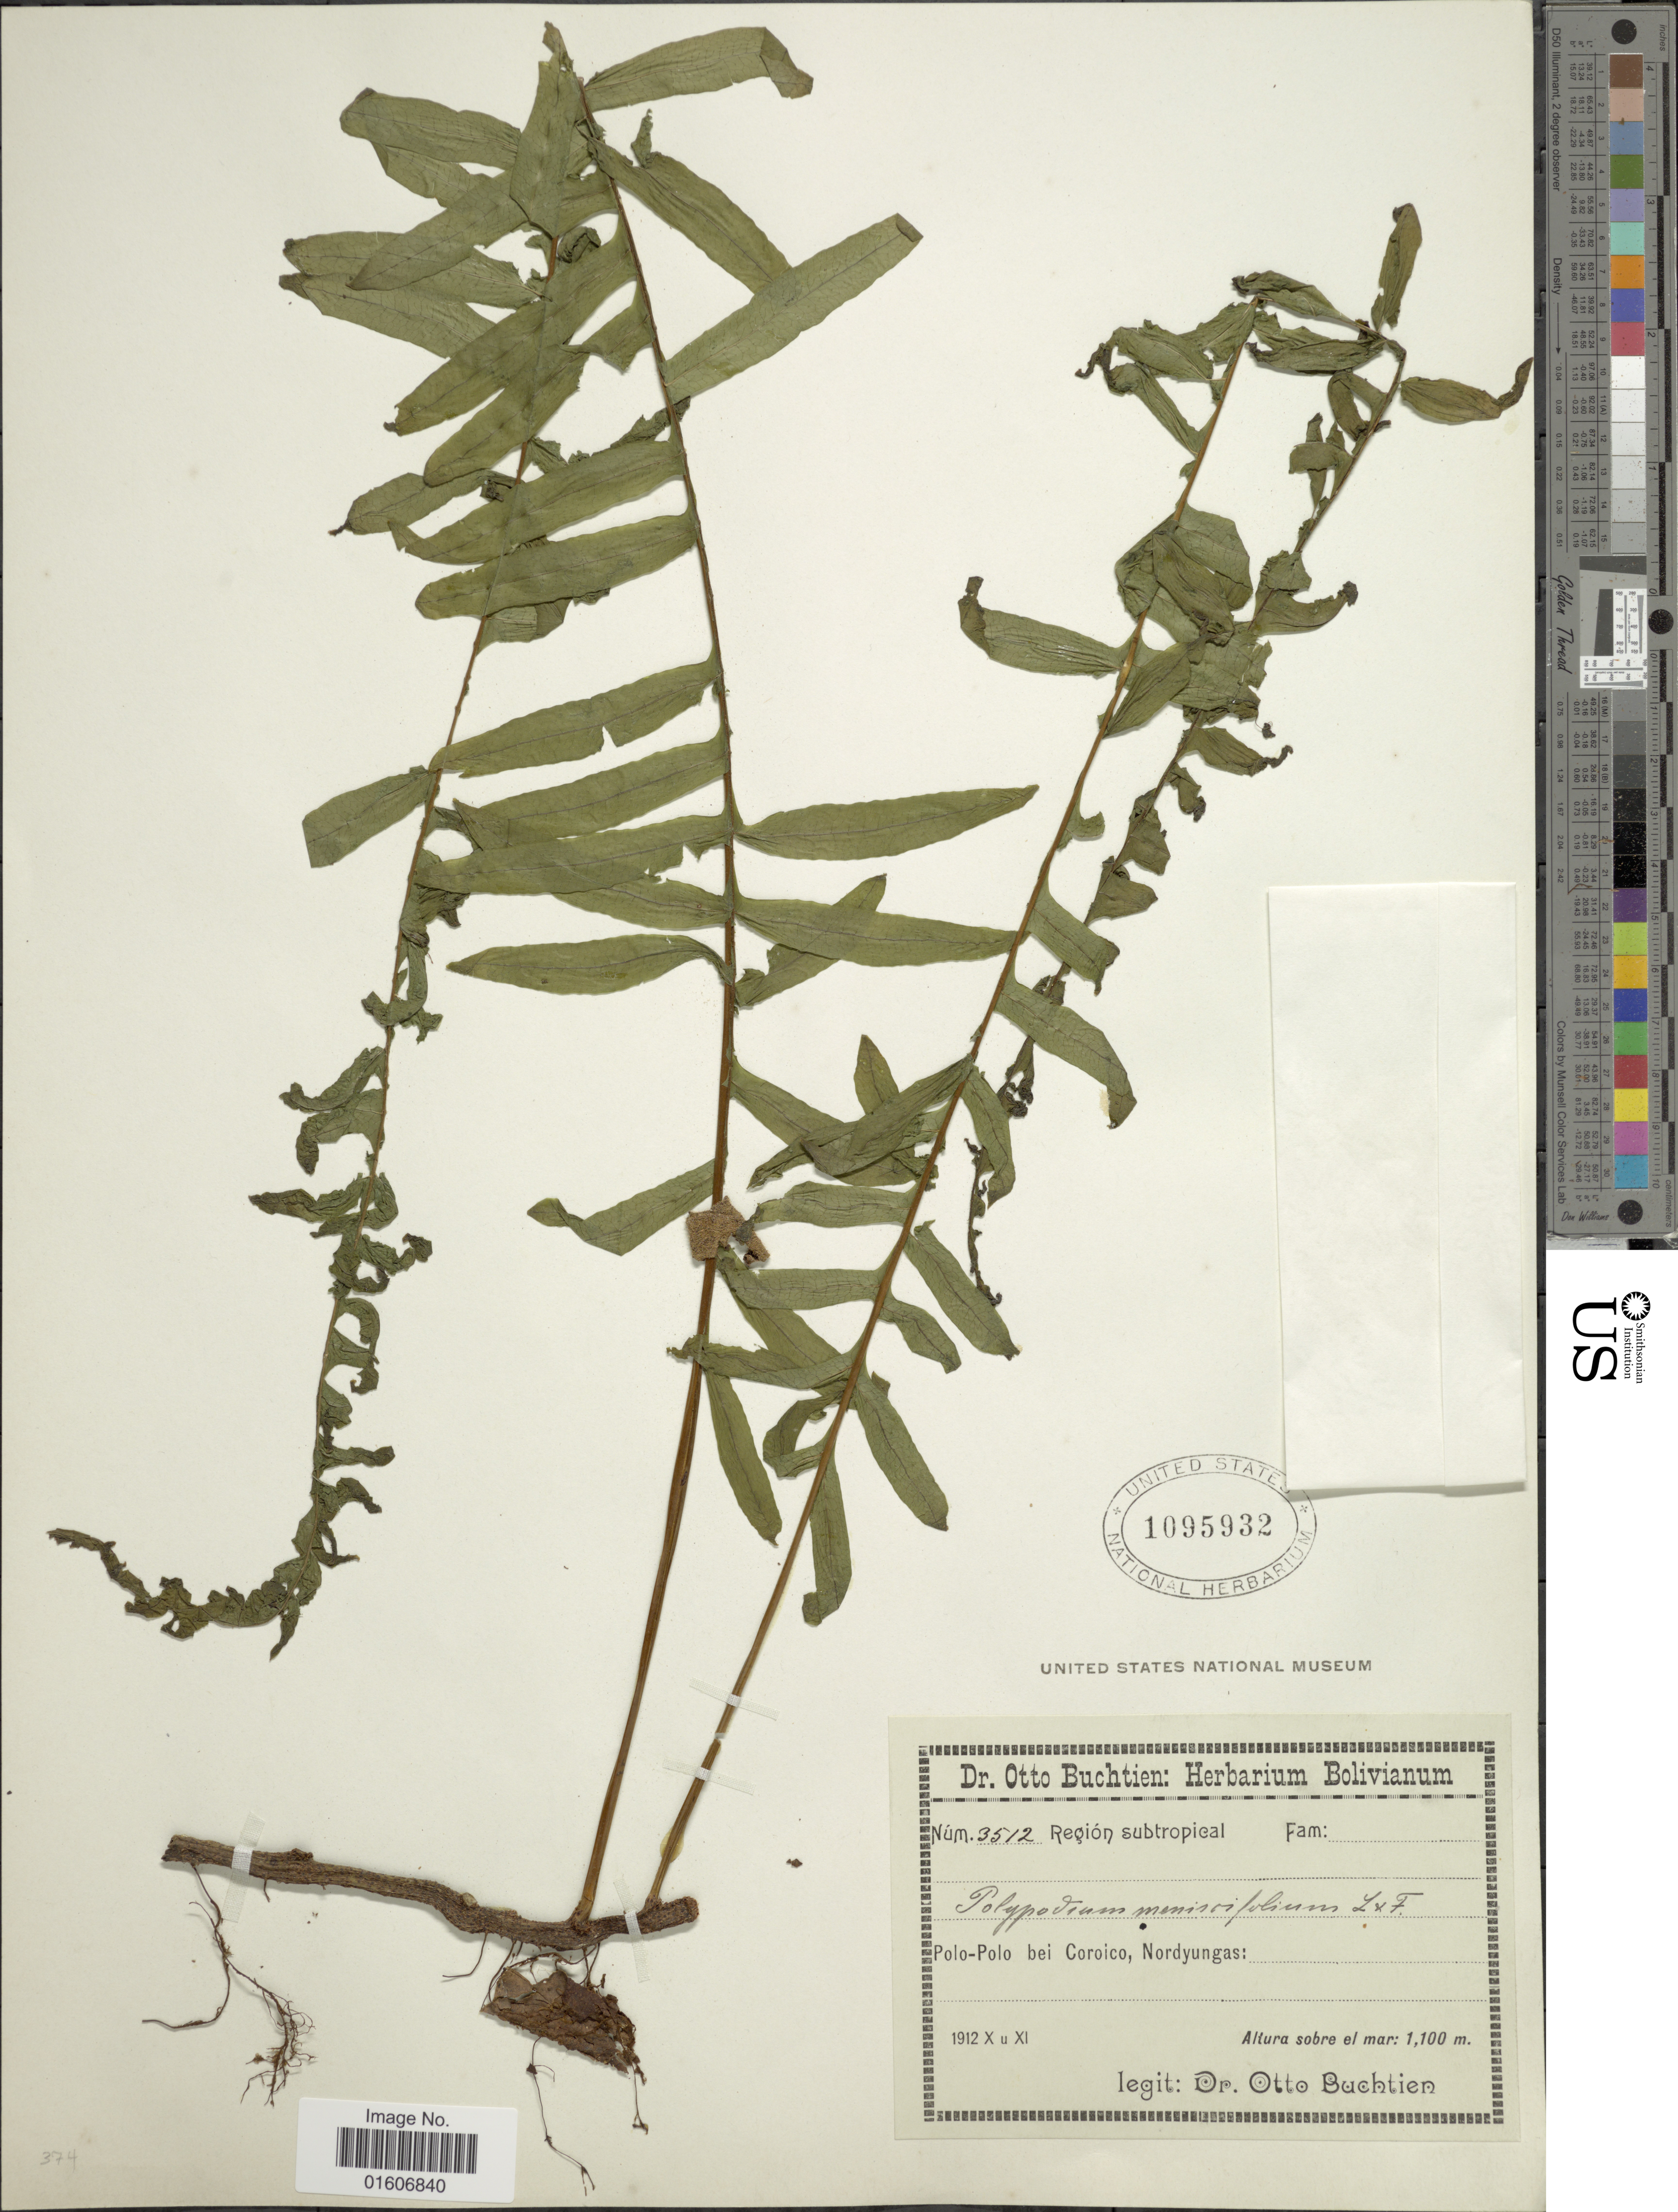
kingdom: Plantae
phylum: Tracheophyta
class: Polypodiopsida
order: Polypodiales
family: Polypodiaceae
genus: Serpocaulon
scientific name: Serpocaulon meniscifolium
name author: (Langsd. & Fisch.) A.R. Sm.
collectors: O. Buchtien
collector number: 3512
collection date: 1912-10/1912-11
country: Bolivia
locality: Polo-Polo bei Coroico, Nordyungas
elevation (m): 1100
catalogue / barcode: US 1095932